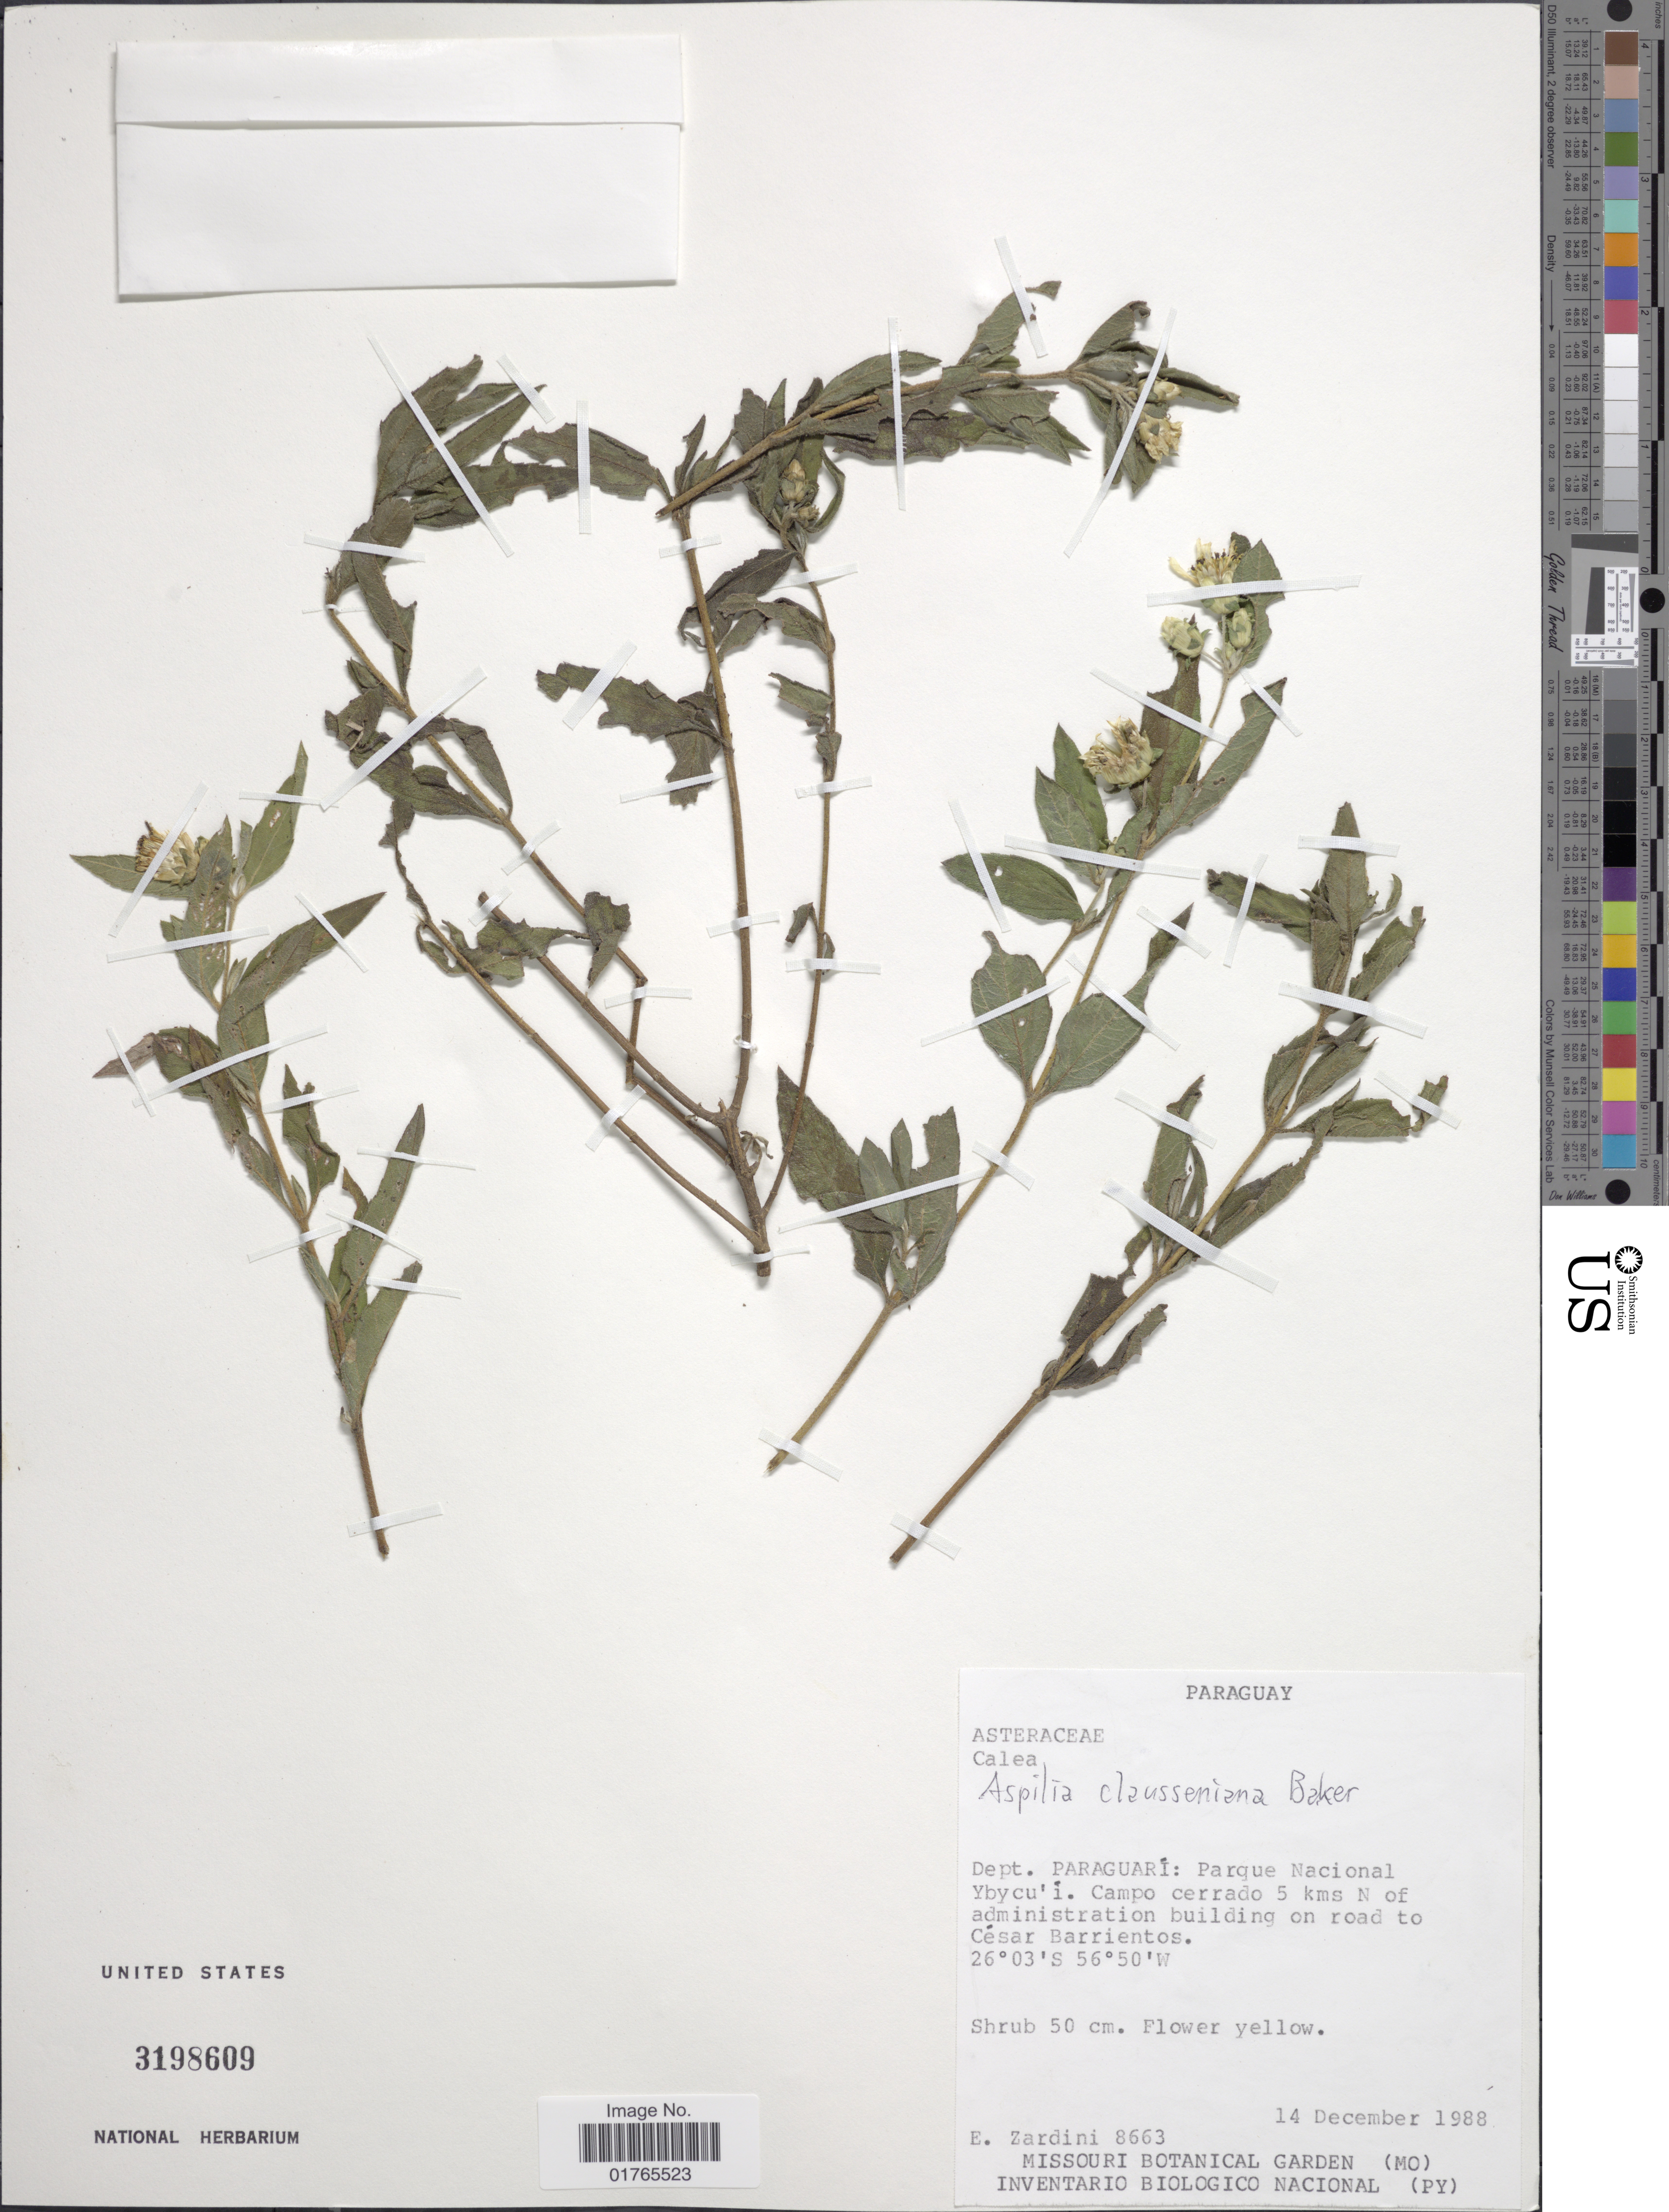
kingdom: Plantae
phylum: Tracheophyta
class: Magnoliopsida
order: Asterales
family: Asteraceae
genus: Aspilia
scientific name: Aspilia clausseniana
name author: Baker in Mart.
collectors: E. M. Zardini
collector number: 8663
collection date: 1988-12-14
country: Paraguay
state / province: Paraguari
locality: Parque Nacional Ybucí., Campo cerrado 5 kms N of adminstration building on road to César Barrientos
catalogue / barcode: US 3198609